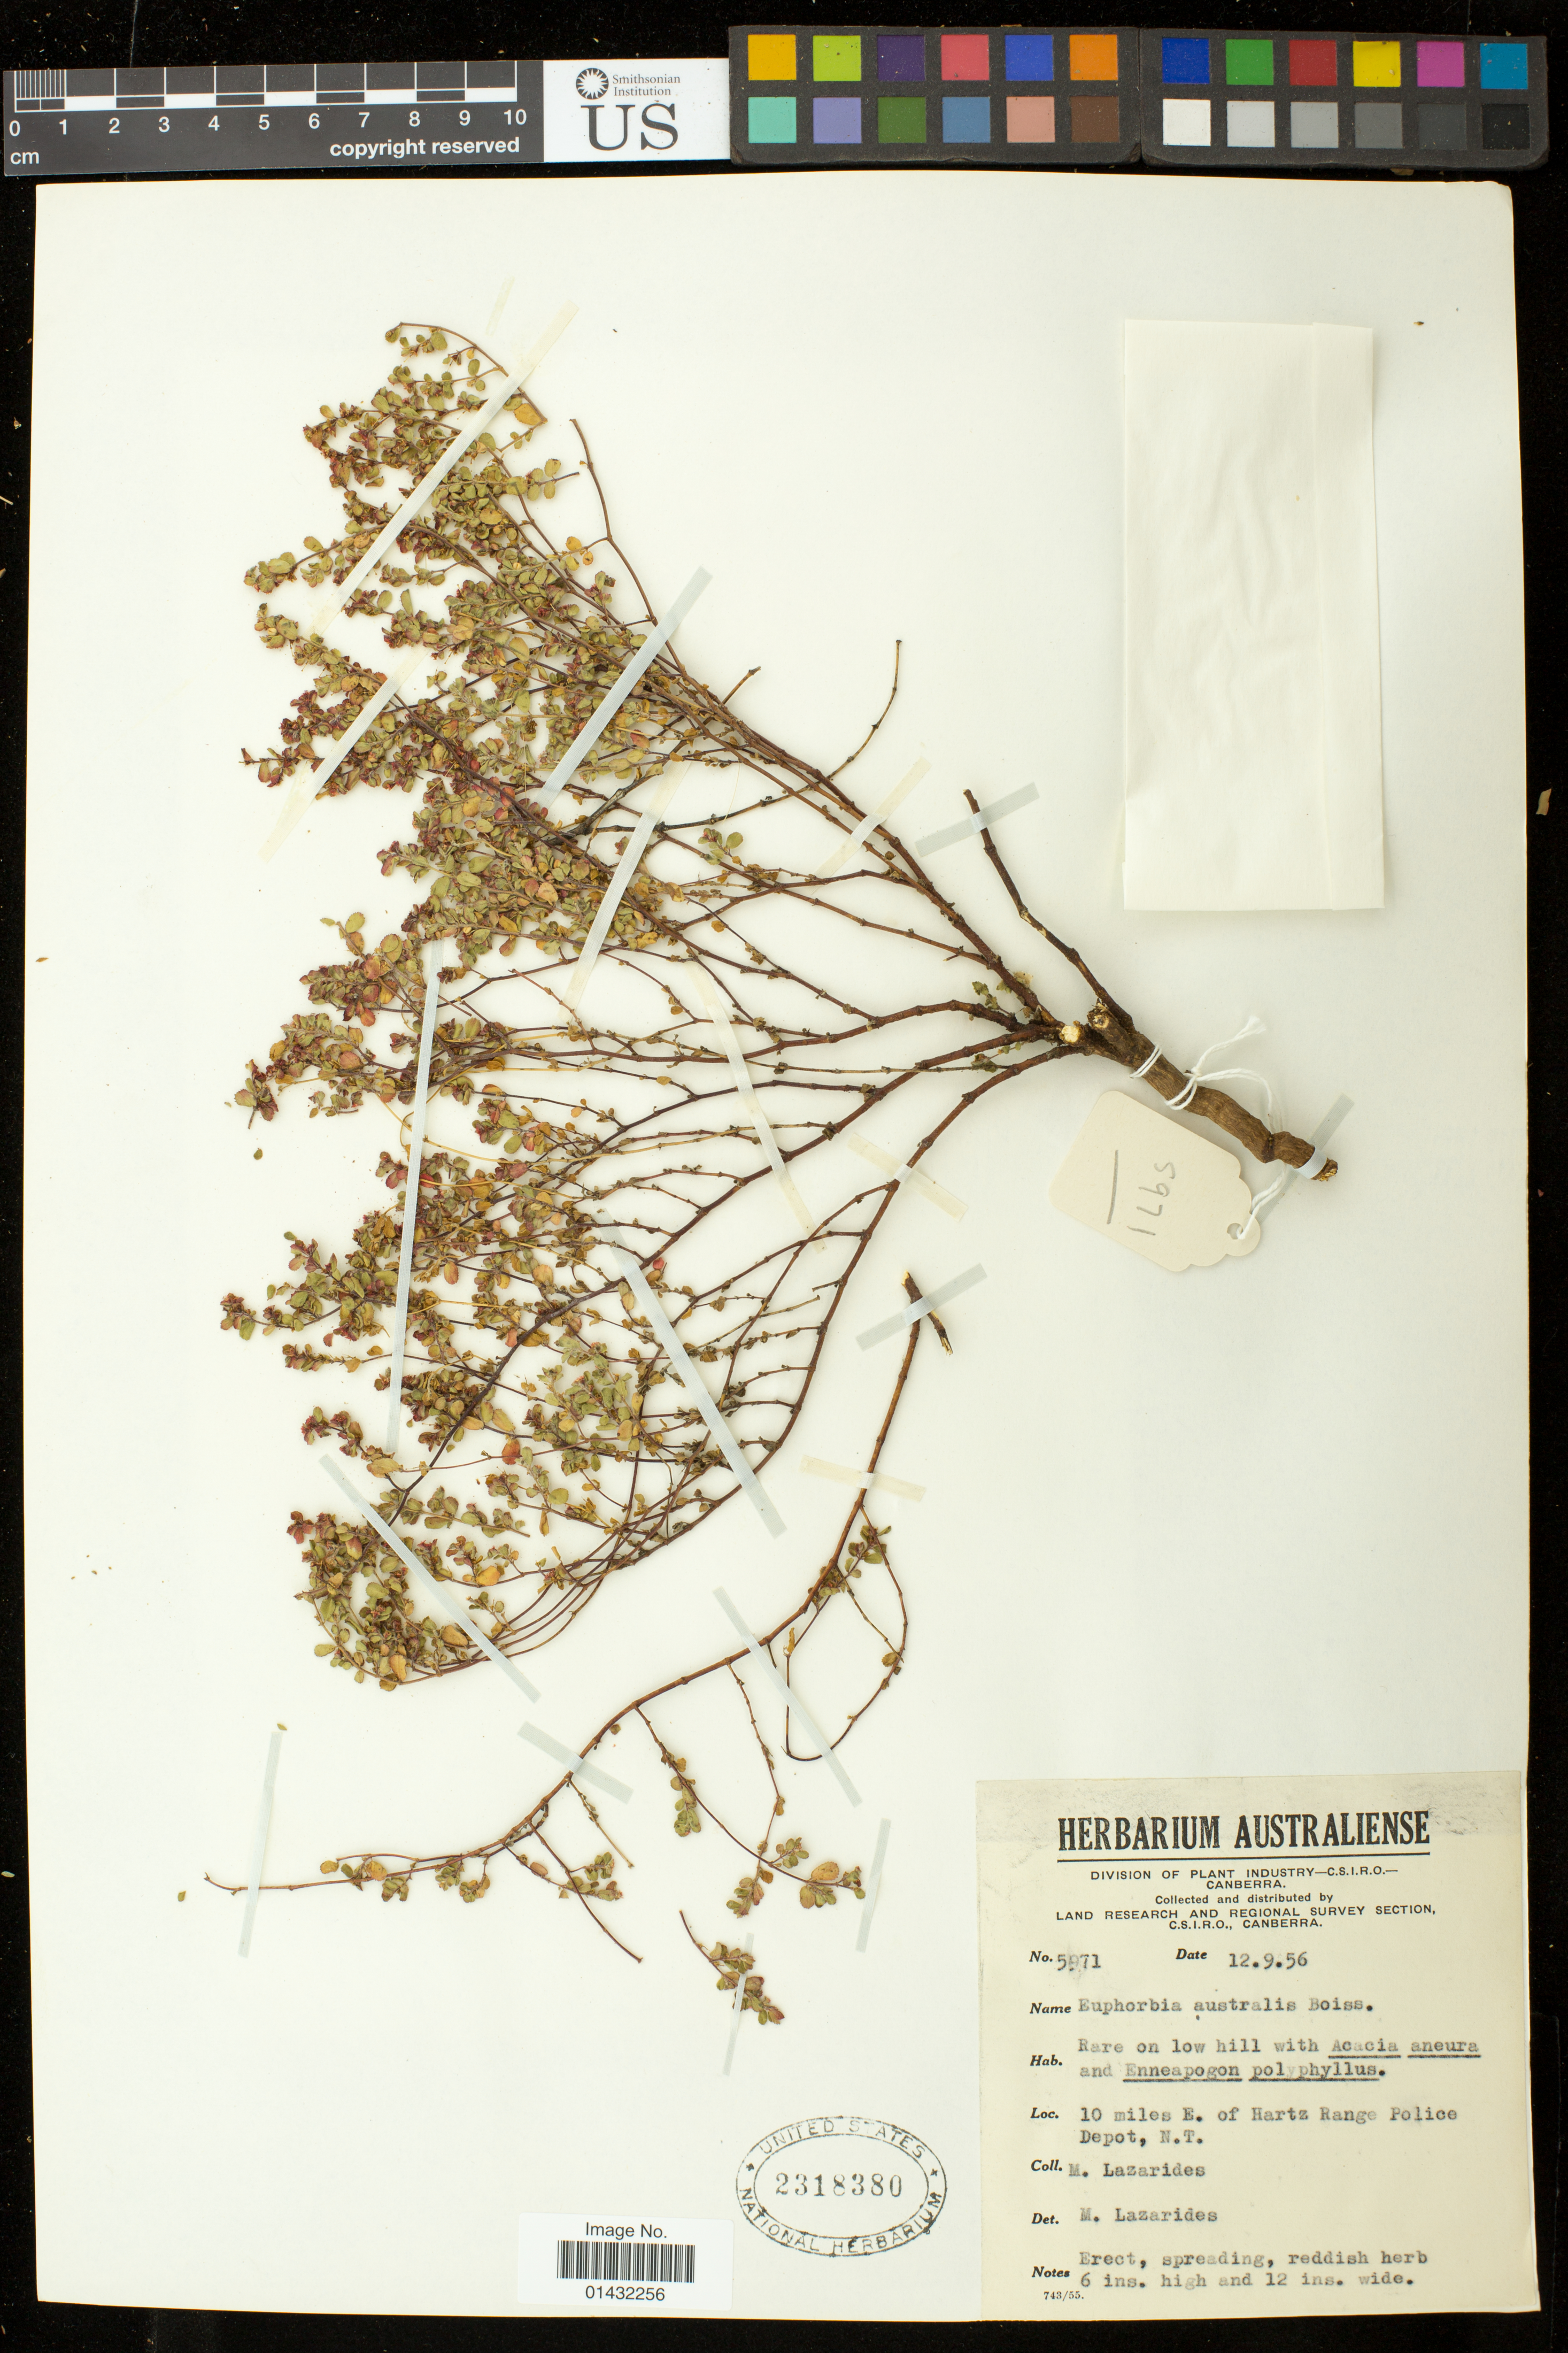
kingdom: Plantae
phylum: Tracheophyta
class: Magnoliopsida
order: Malpighiales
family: Euphorbiaceae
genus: Euphorbia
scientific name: Euphorbia australis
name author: Boiss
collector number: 5971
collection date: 1956-09-12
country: Australia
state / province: Northern Territory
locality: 10 miles E. of Hartz Range Police Depot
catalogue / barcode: US 2318380